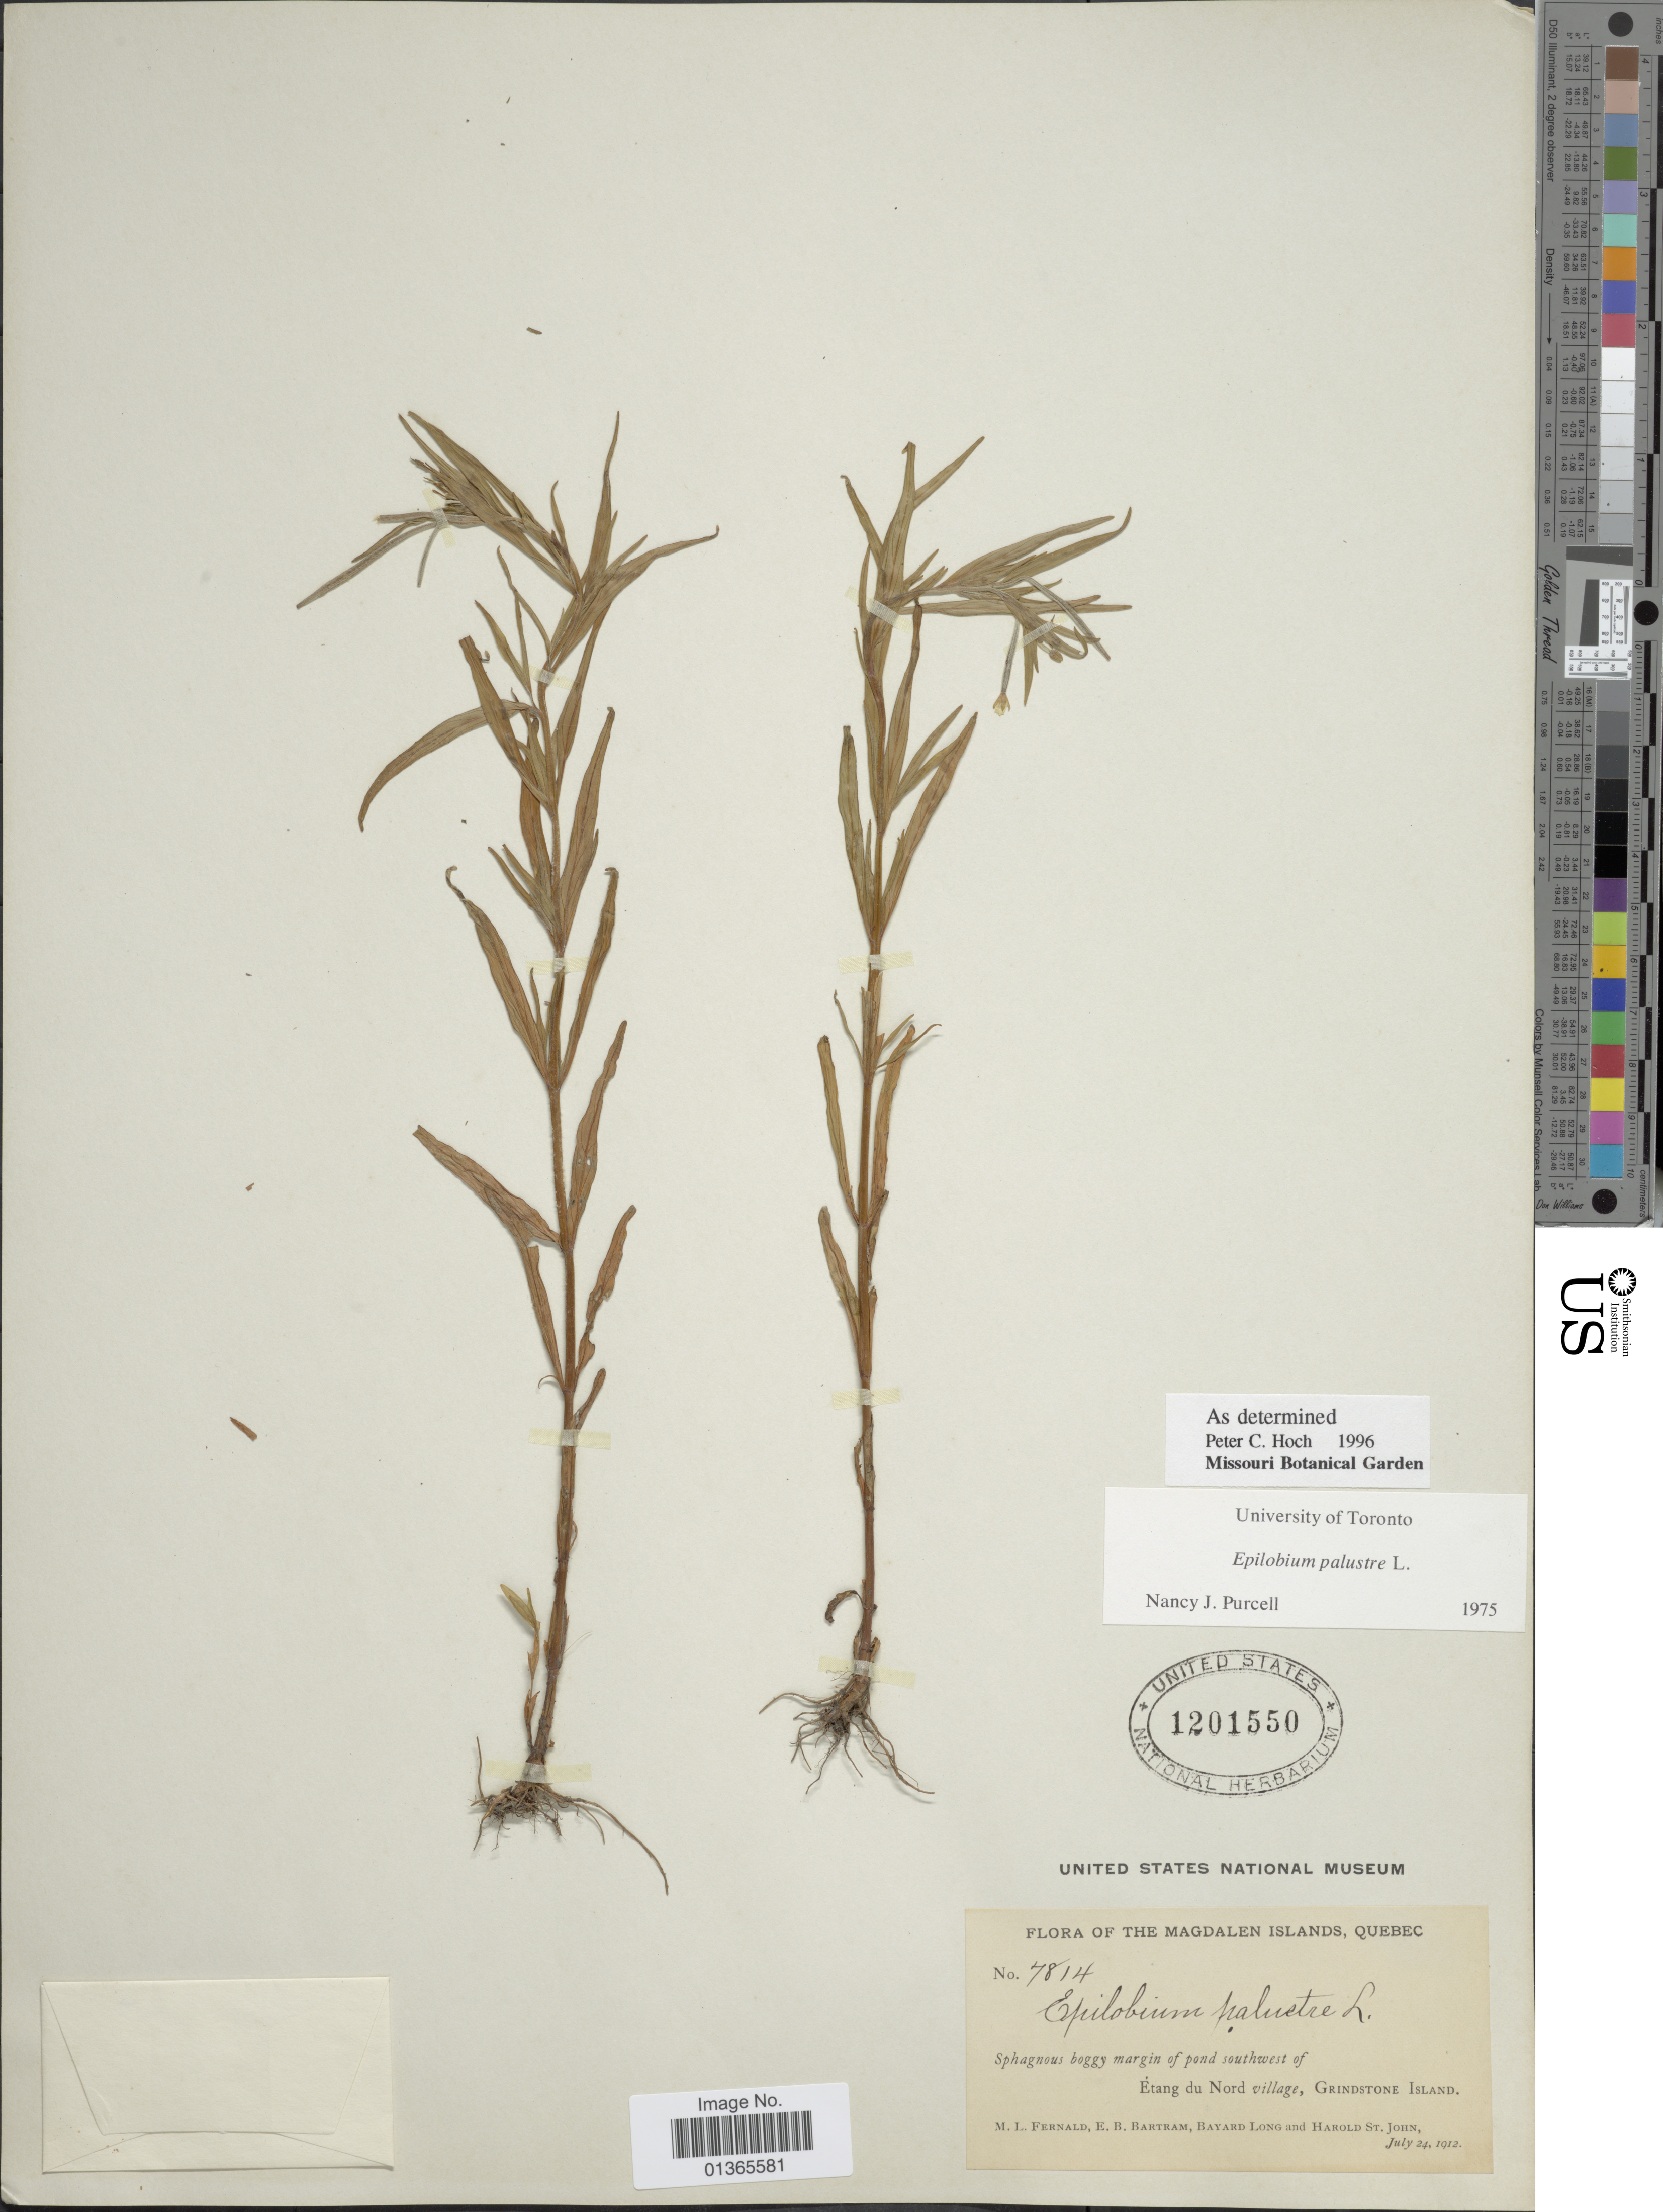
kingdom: Plantae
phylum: Tracheophyta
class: Magnoliopsida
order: Myrtales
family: Onagraceae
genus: Epilobium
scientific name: Epilobium palustre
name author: L.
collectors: M. L. Fernald, E. B. Bartram, B. H. Long & H. St. John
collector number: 7814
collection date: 1912-07-24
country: Canada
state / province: Quebec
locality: Magdalen Islands. Sphagnous boggy margin of pond southwest of Etang du Nord village, Grindstone Island.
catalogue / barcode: US 1201550